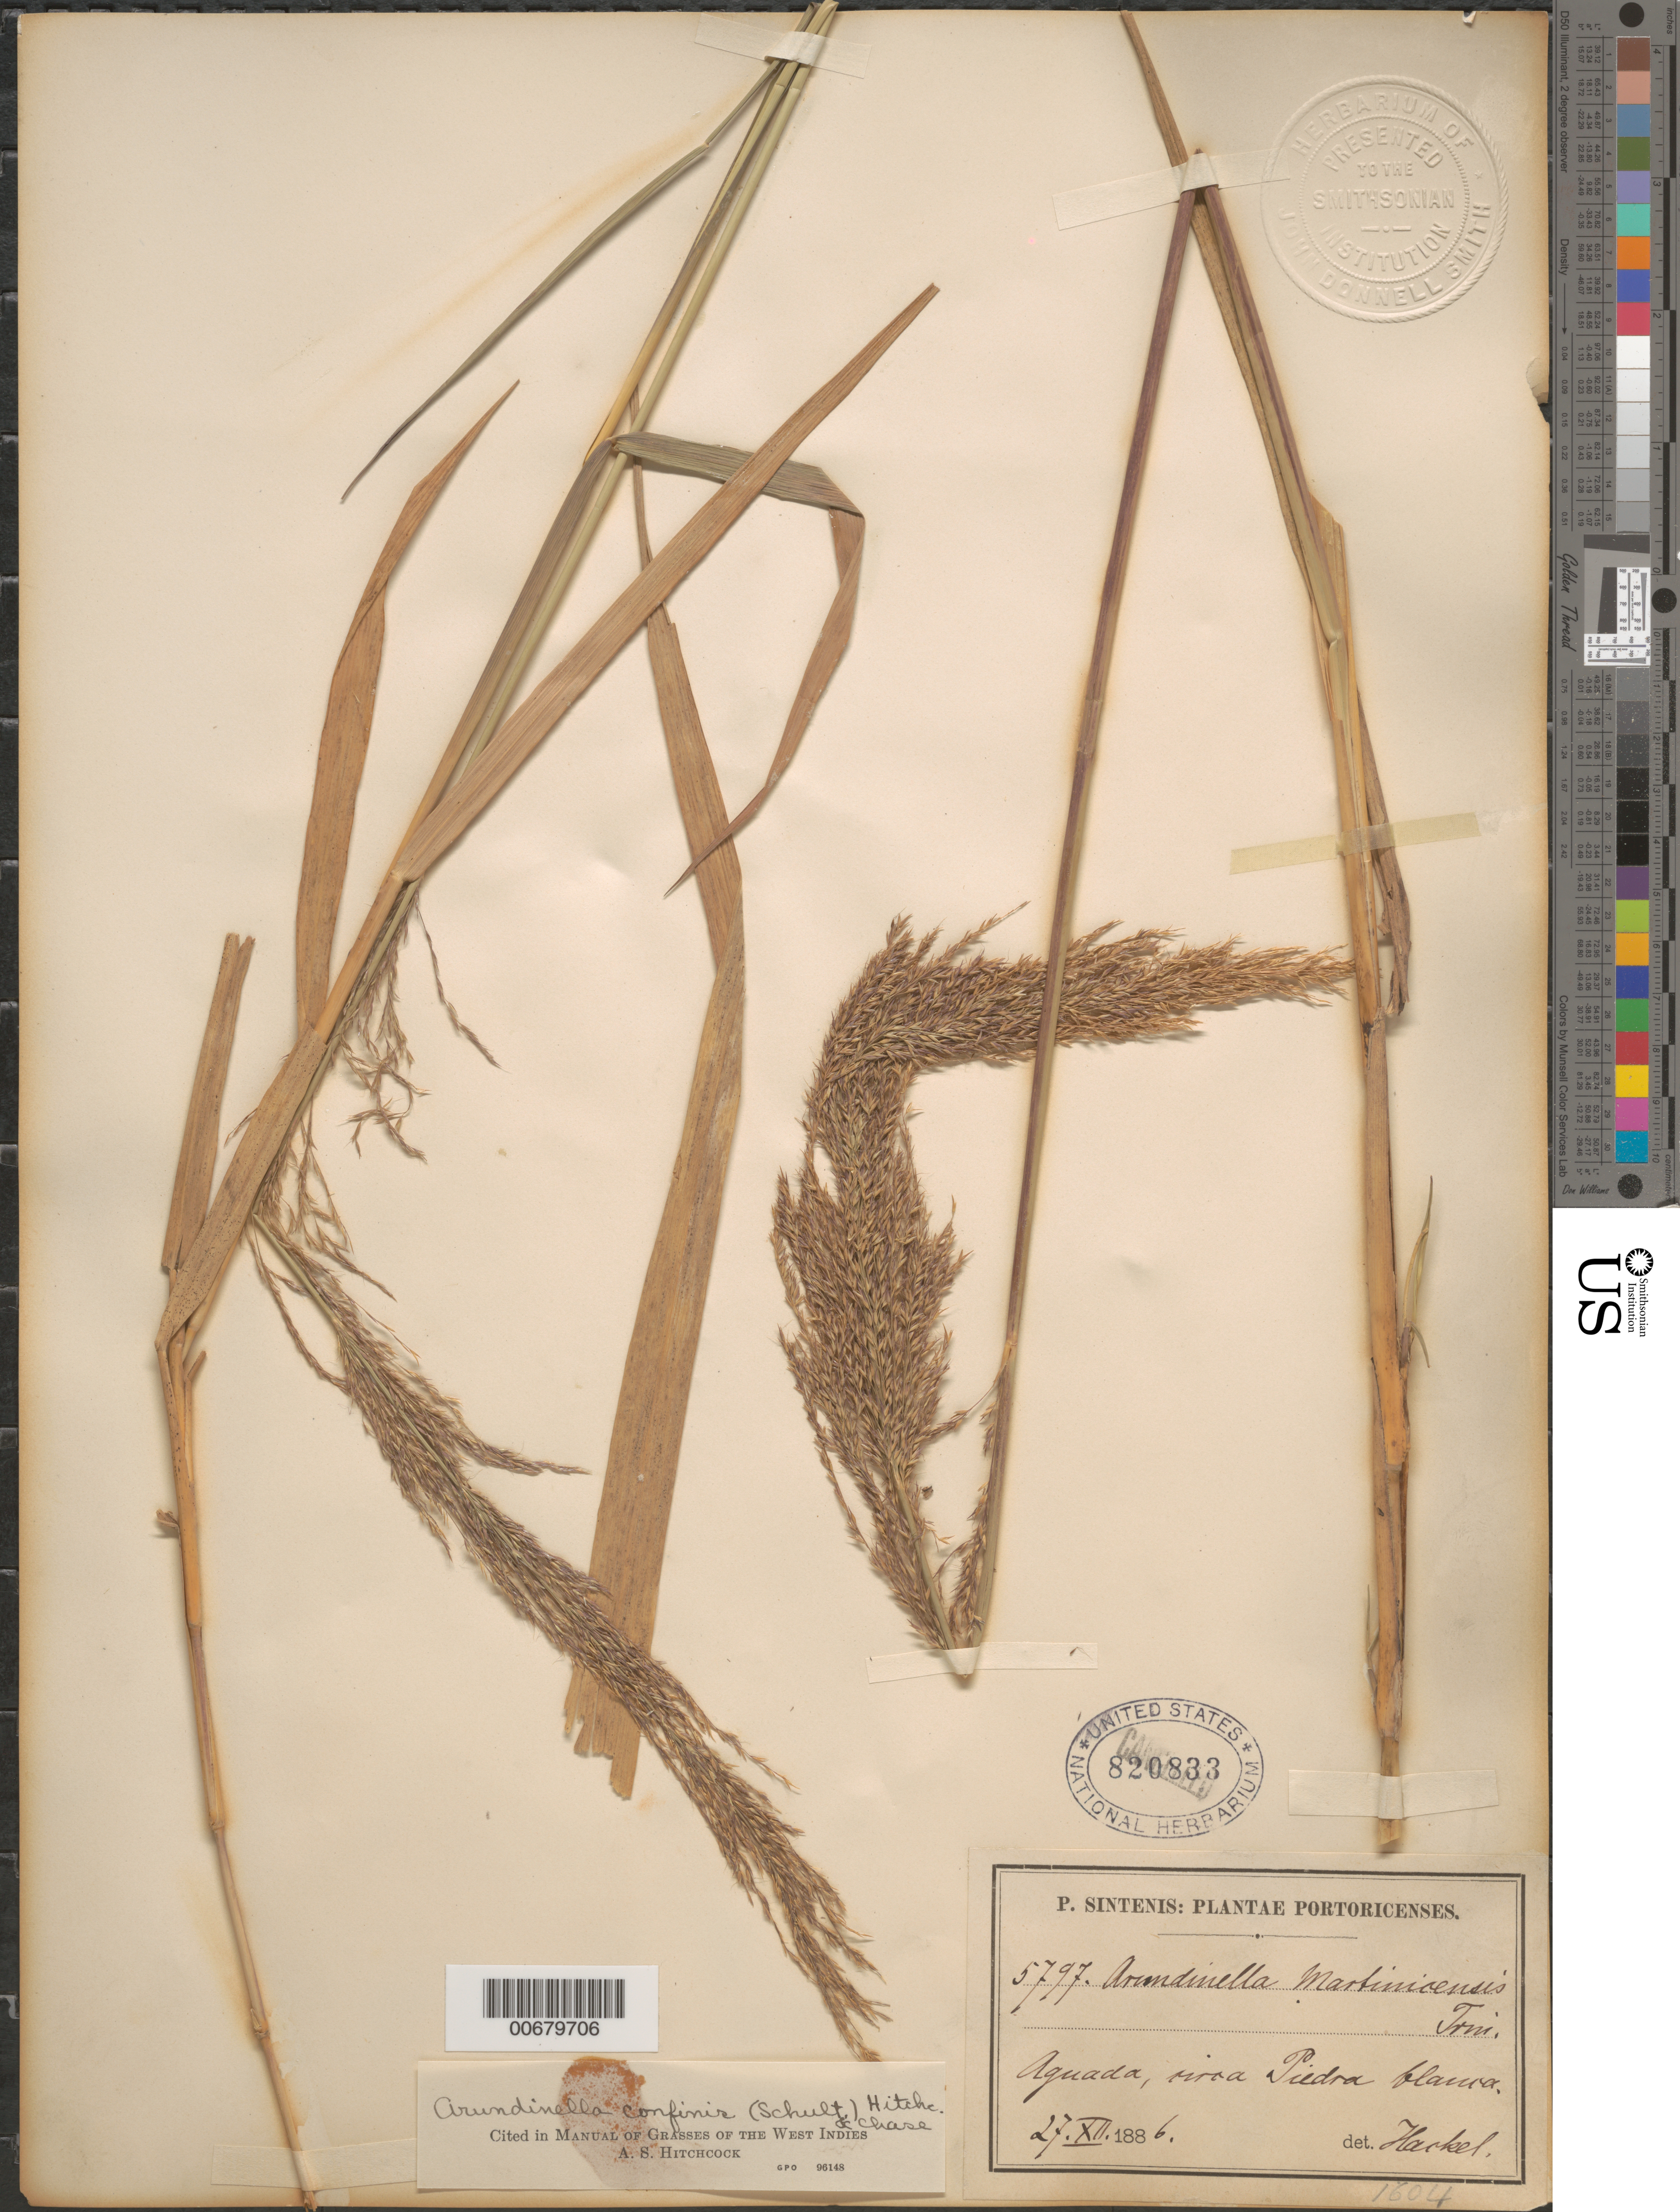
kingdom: Plantae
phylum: Tracheophyta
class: Liliopsida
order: Poales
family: Poaceae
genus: Arundinella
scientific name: Arundinella hispida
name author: (Humb. & Bonpl. ex Willd.) Kuntze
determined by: Hitchcock, Albert S.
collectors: P. Sintenis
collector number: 5797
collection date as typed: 27 Dec 1886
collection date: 1886-12-27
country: Puerto Rico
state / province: Aguada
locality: Aguada, circa Piedra Blanca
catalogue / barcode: US 820833